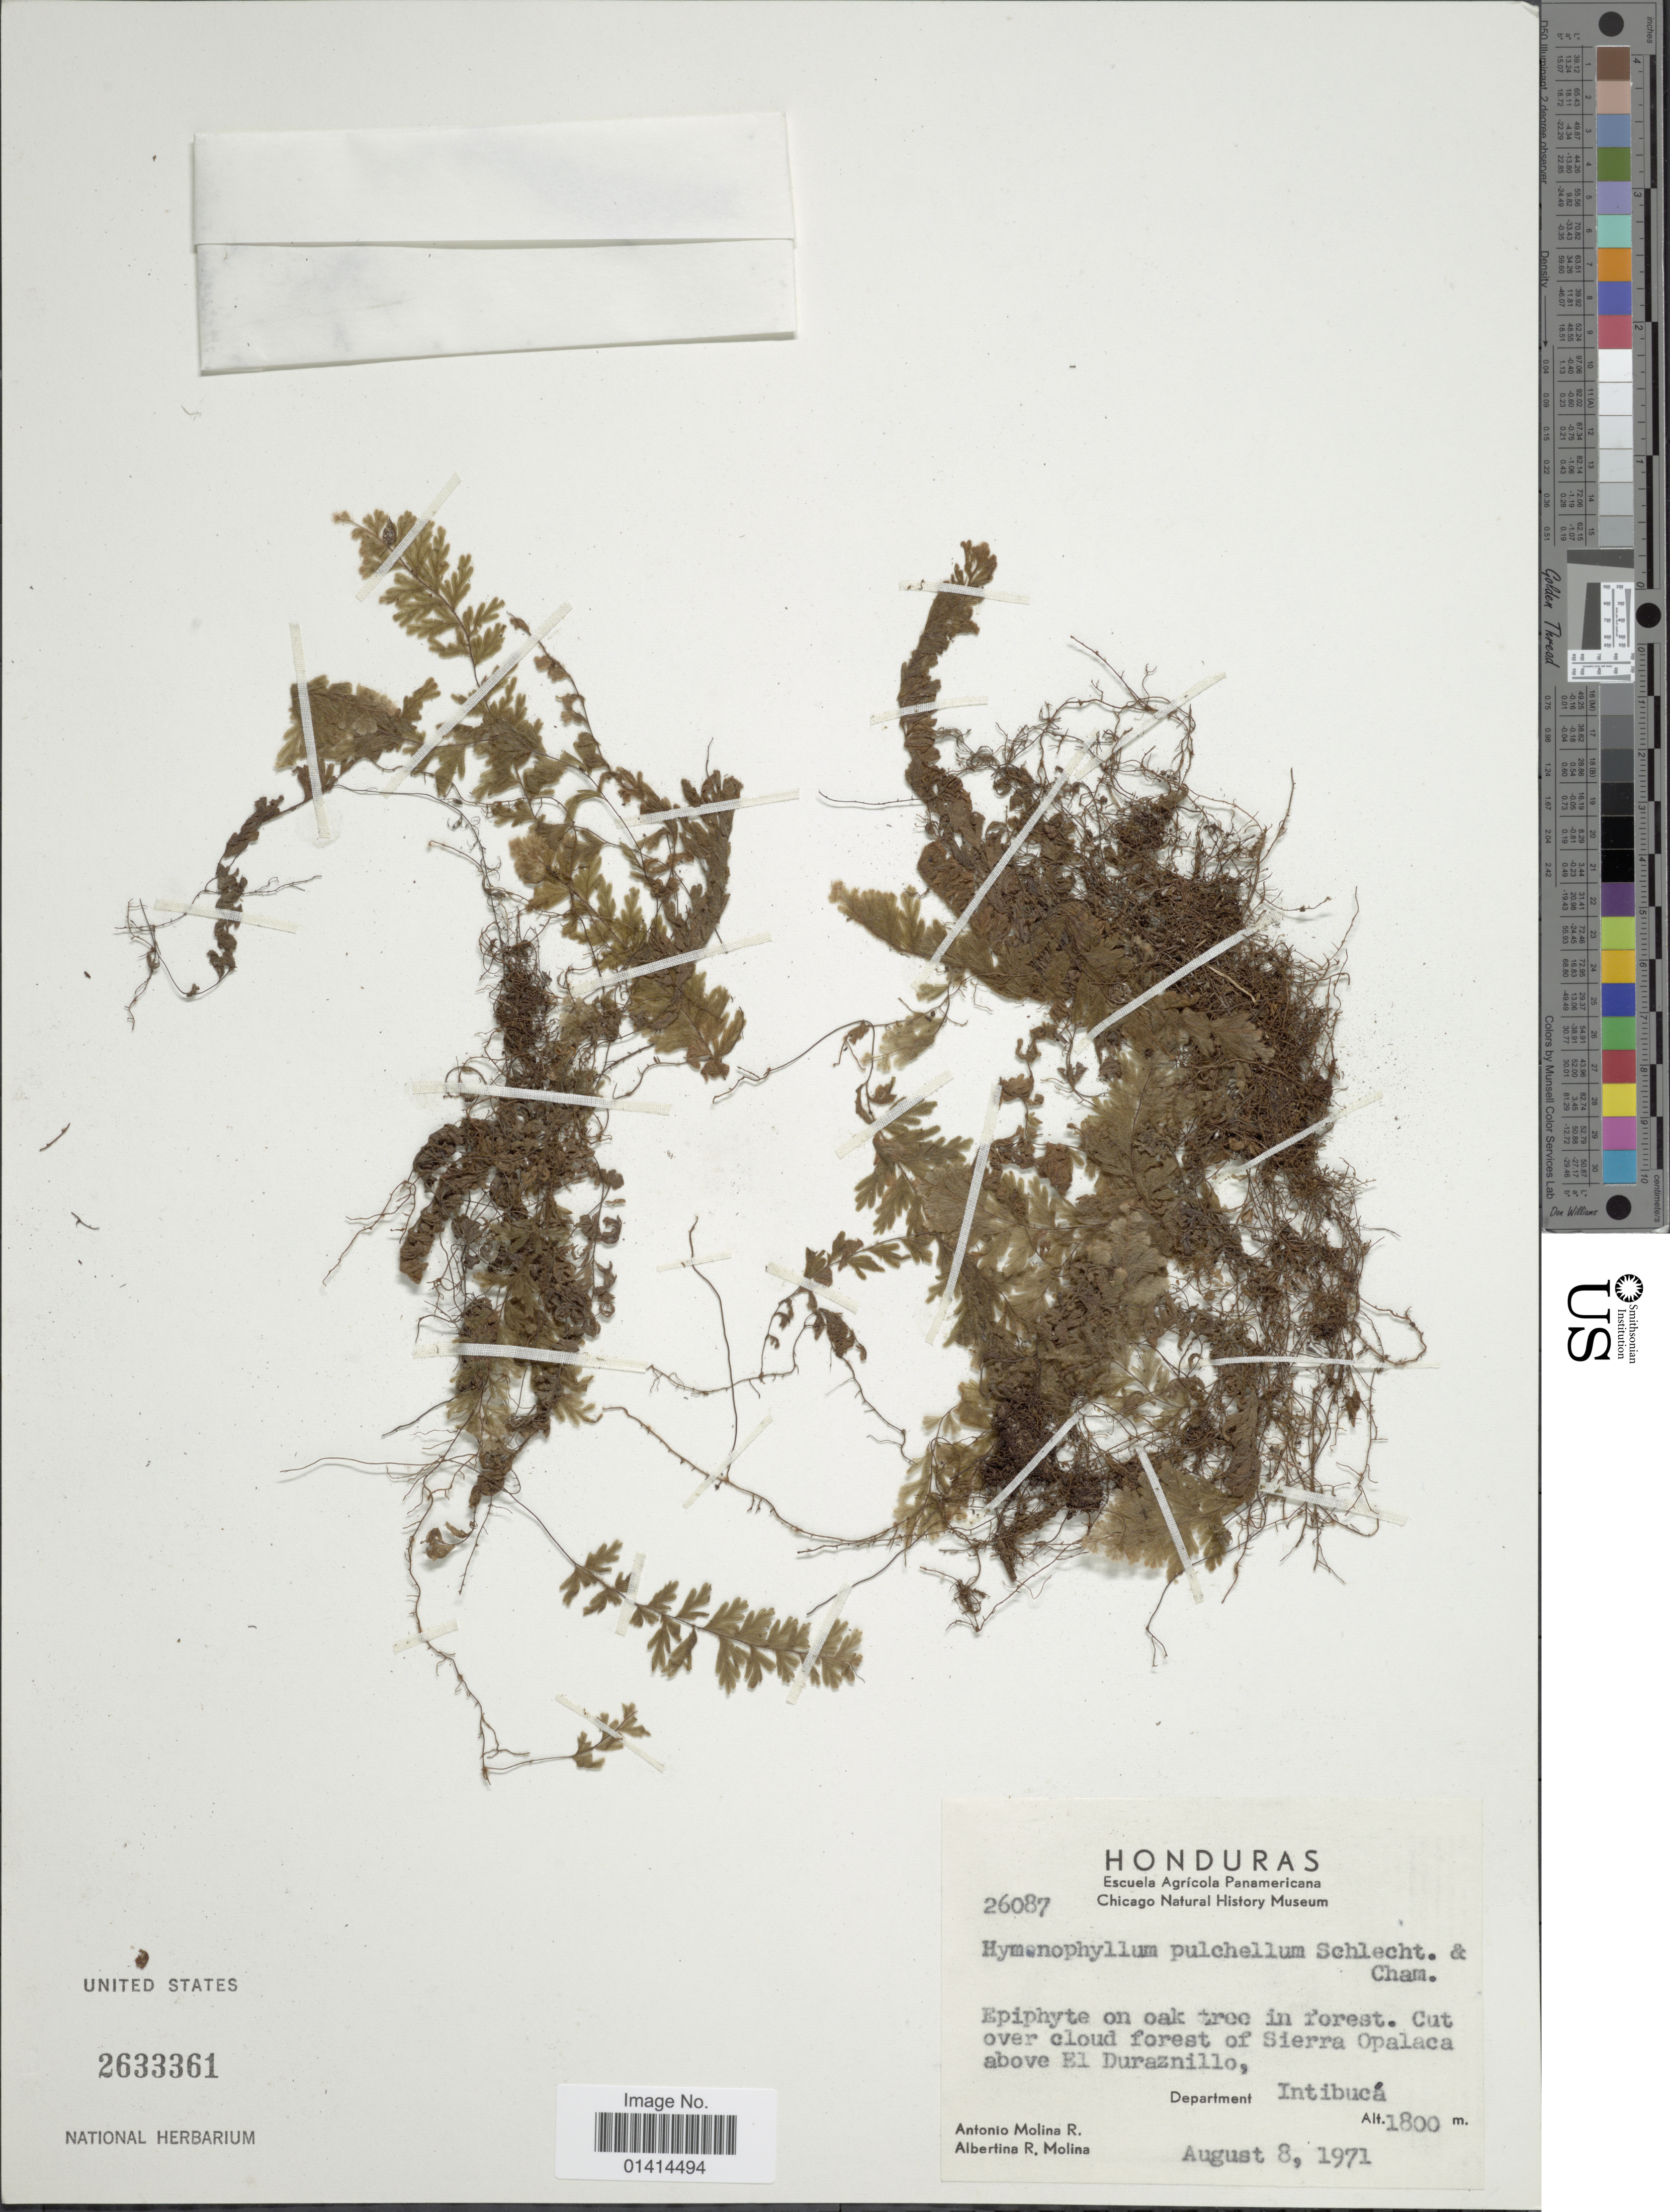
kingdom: Plantae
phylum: Tracheophyta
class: Polypodiopsida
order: Hymenophyllales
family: Hymenophyllaceae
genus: Hymenophyllum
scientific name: Hymenophyllum pulchellum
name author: Schltdl. & Cham.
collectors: A. Molina R. & A. R. Molina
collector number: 26087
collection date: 1971-08-08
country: Honduras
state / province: Intibuca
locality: Cut over cloud forest of Sierra Opalaca above EL Duraznillo, Department Intibucá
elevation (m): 1800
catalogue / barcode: US 2633361